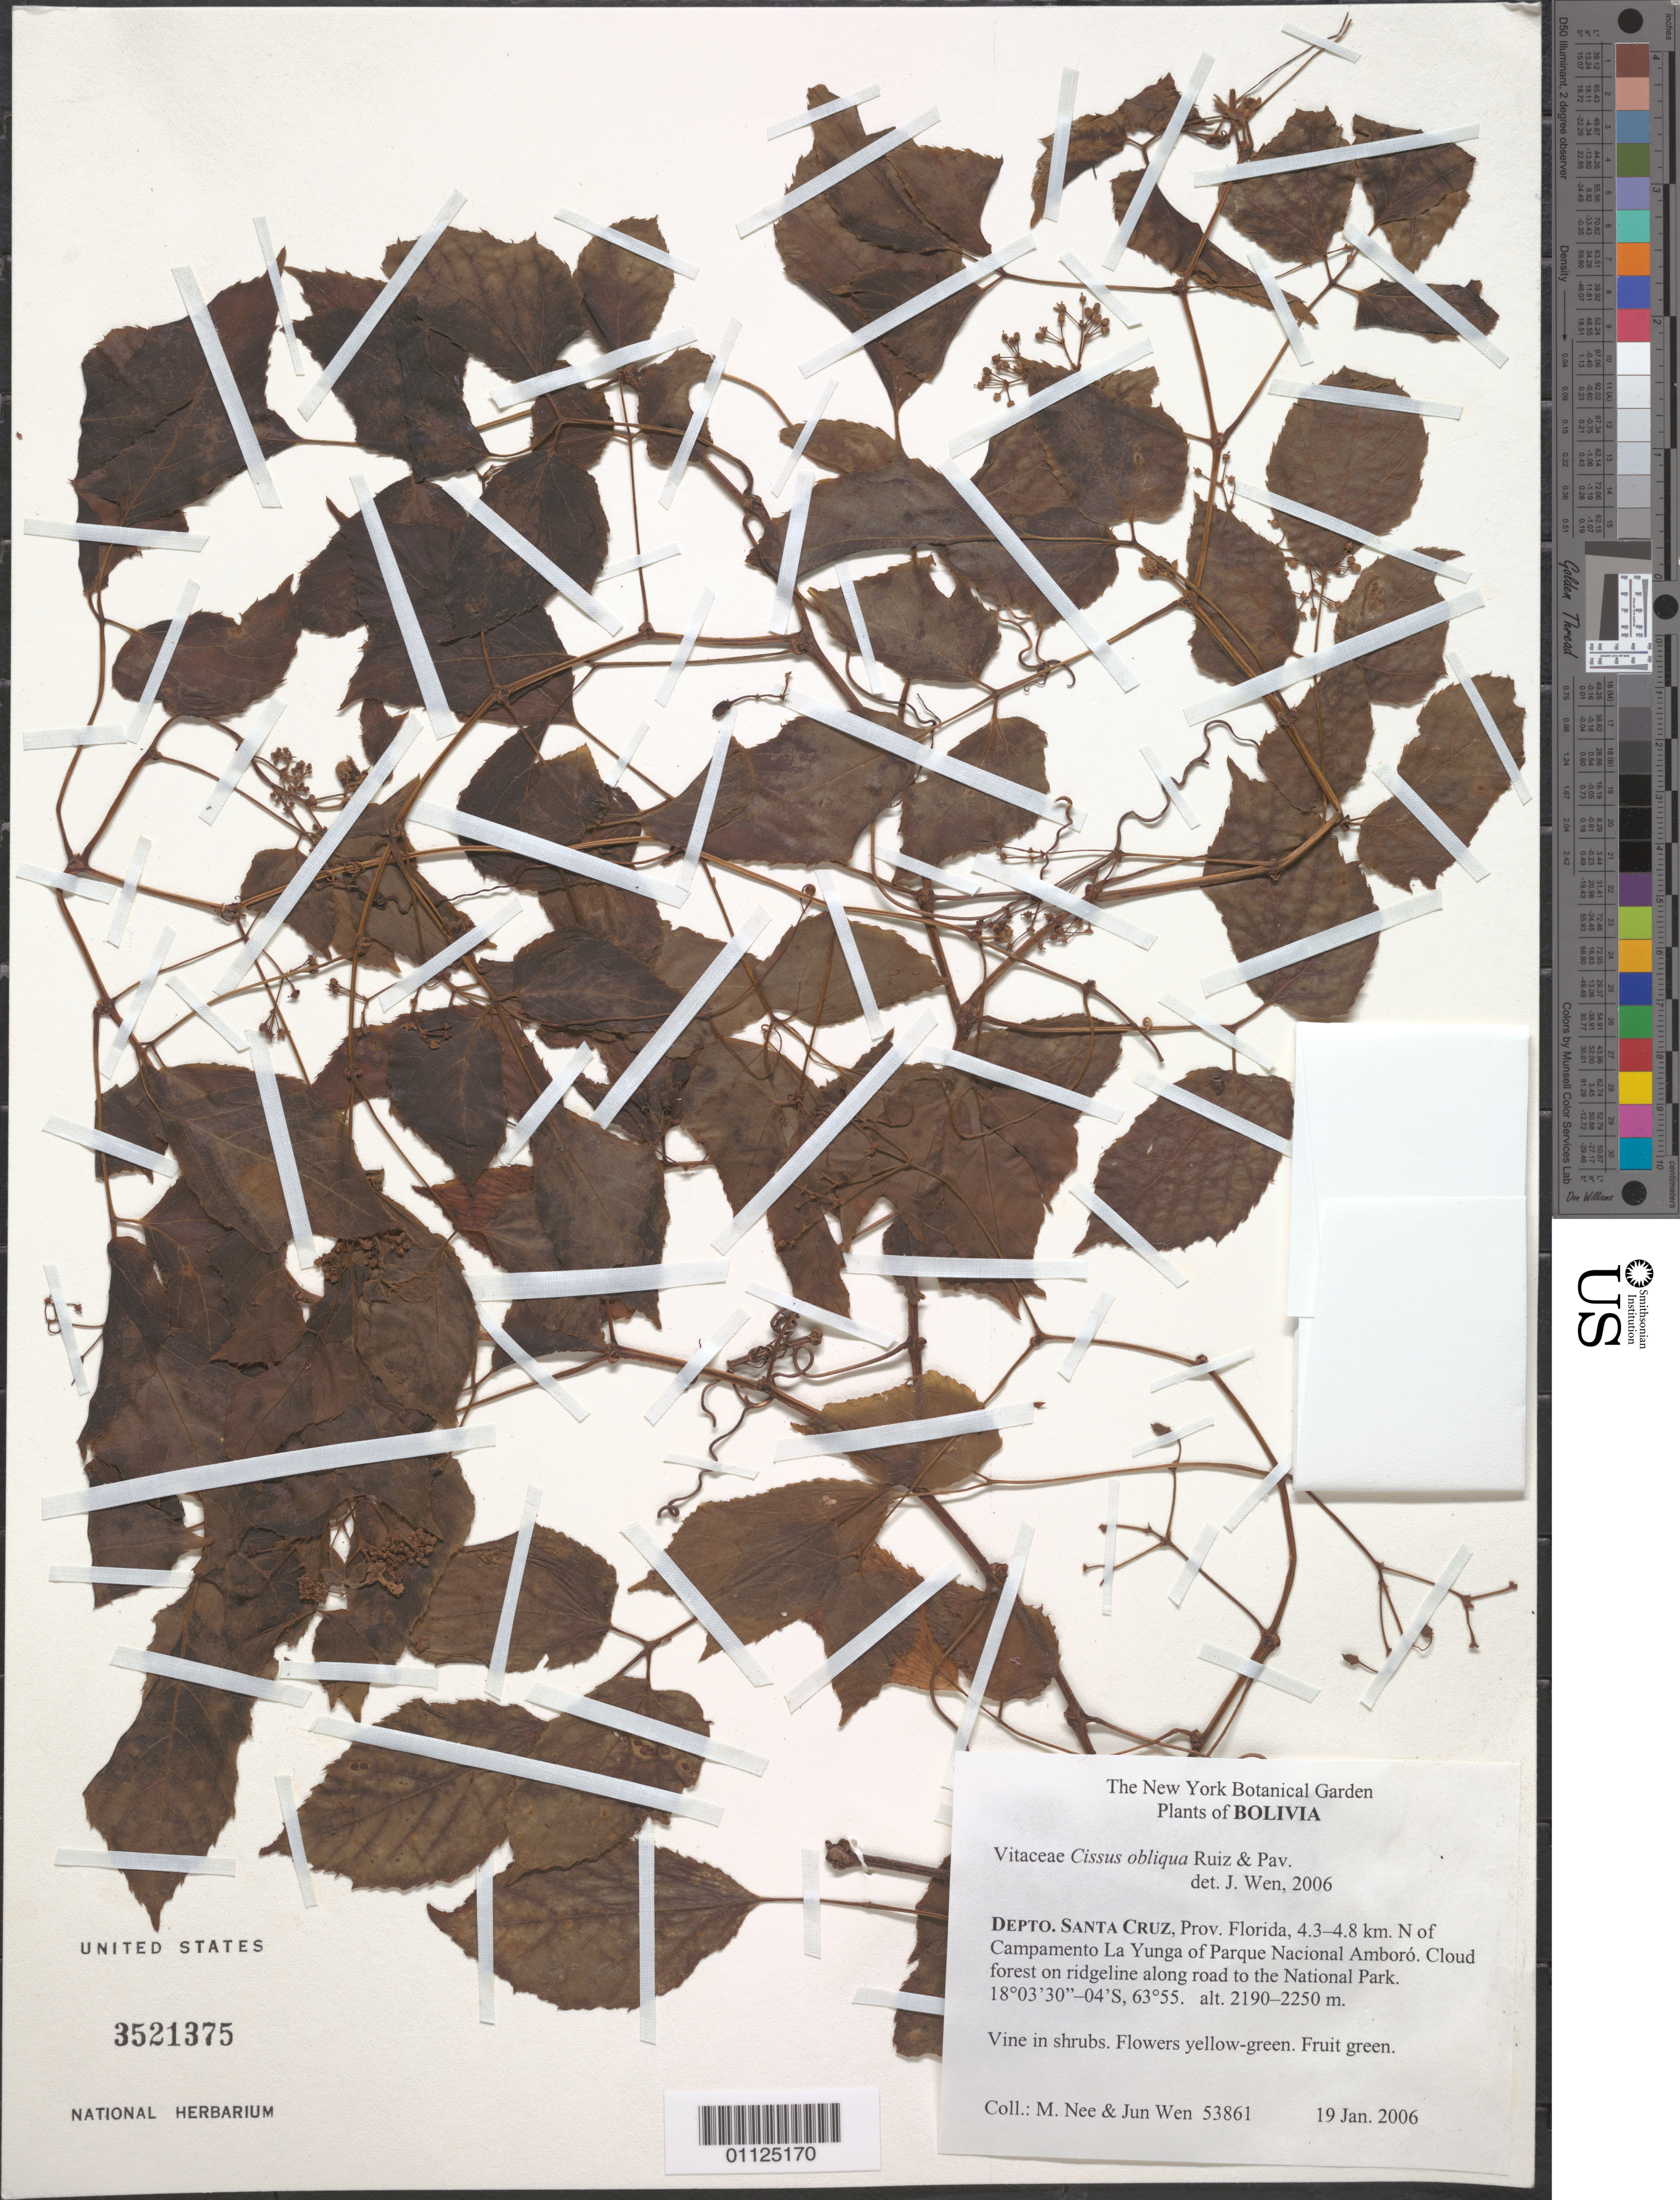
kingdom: Plantae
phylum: Tracheophyta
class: Magnoliopsida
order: Vitales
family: Vitaceae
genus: Cissus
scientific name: Cissus obliqua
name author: Ruiz & Pav.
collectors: M. Nee & J. Wen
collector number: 53861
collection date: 2006-01-19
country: Bolivia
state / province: Santa Cruz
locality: Prov. Florida, 4.3 - 4.8 km N of Campamento La Yunga of Parque Nacional Amboro. Cloud forest on ridgeline along road to the National Park.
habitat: Vine in shrubs.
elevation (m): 2190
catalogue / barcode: US 3521375